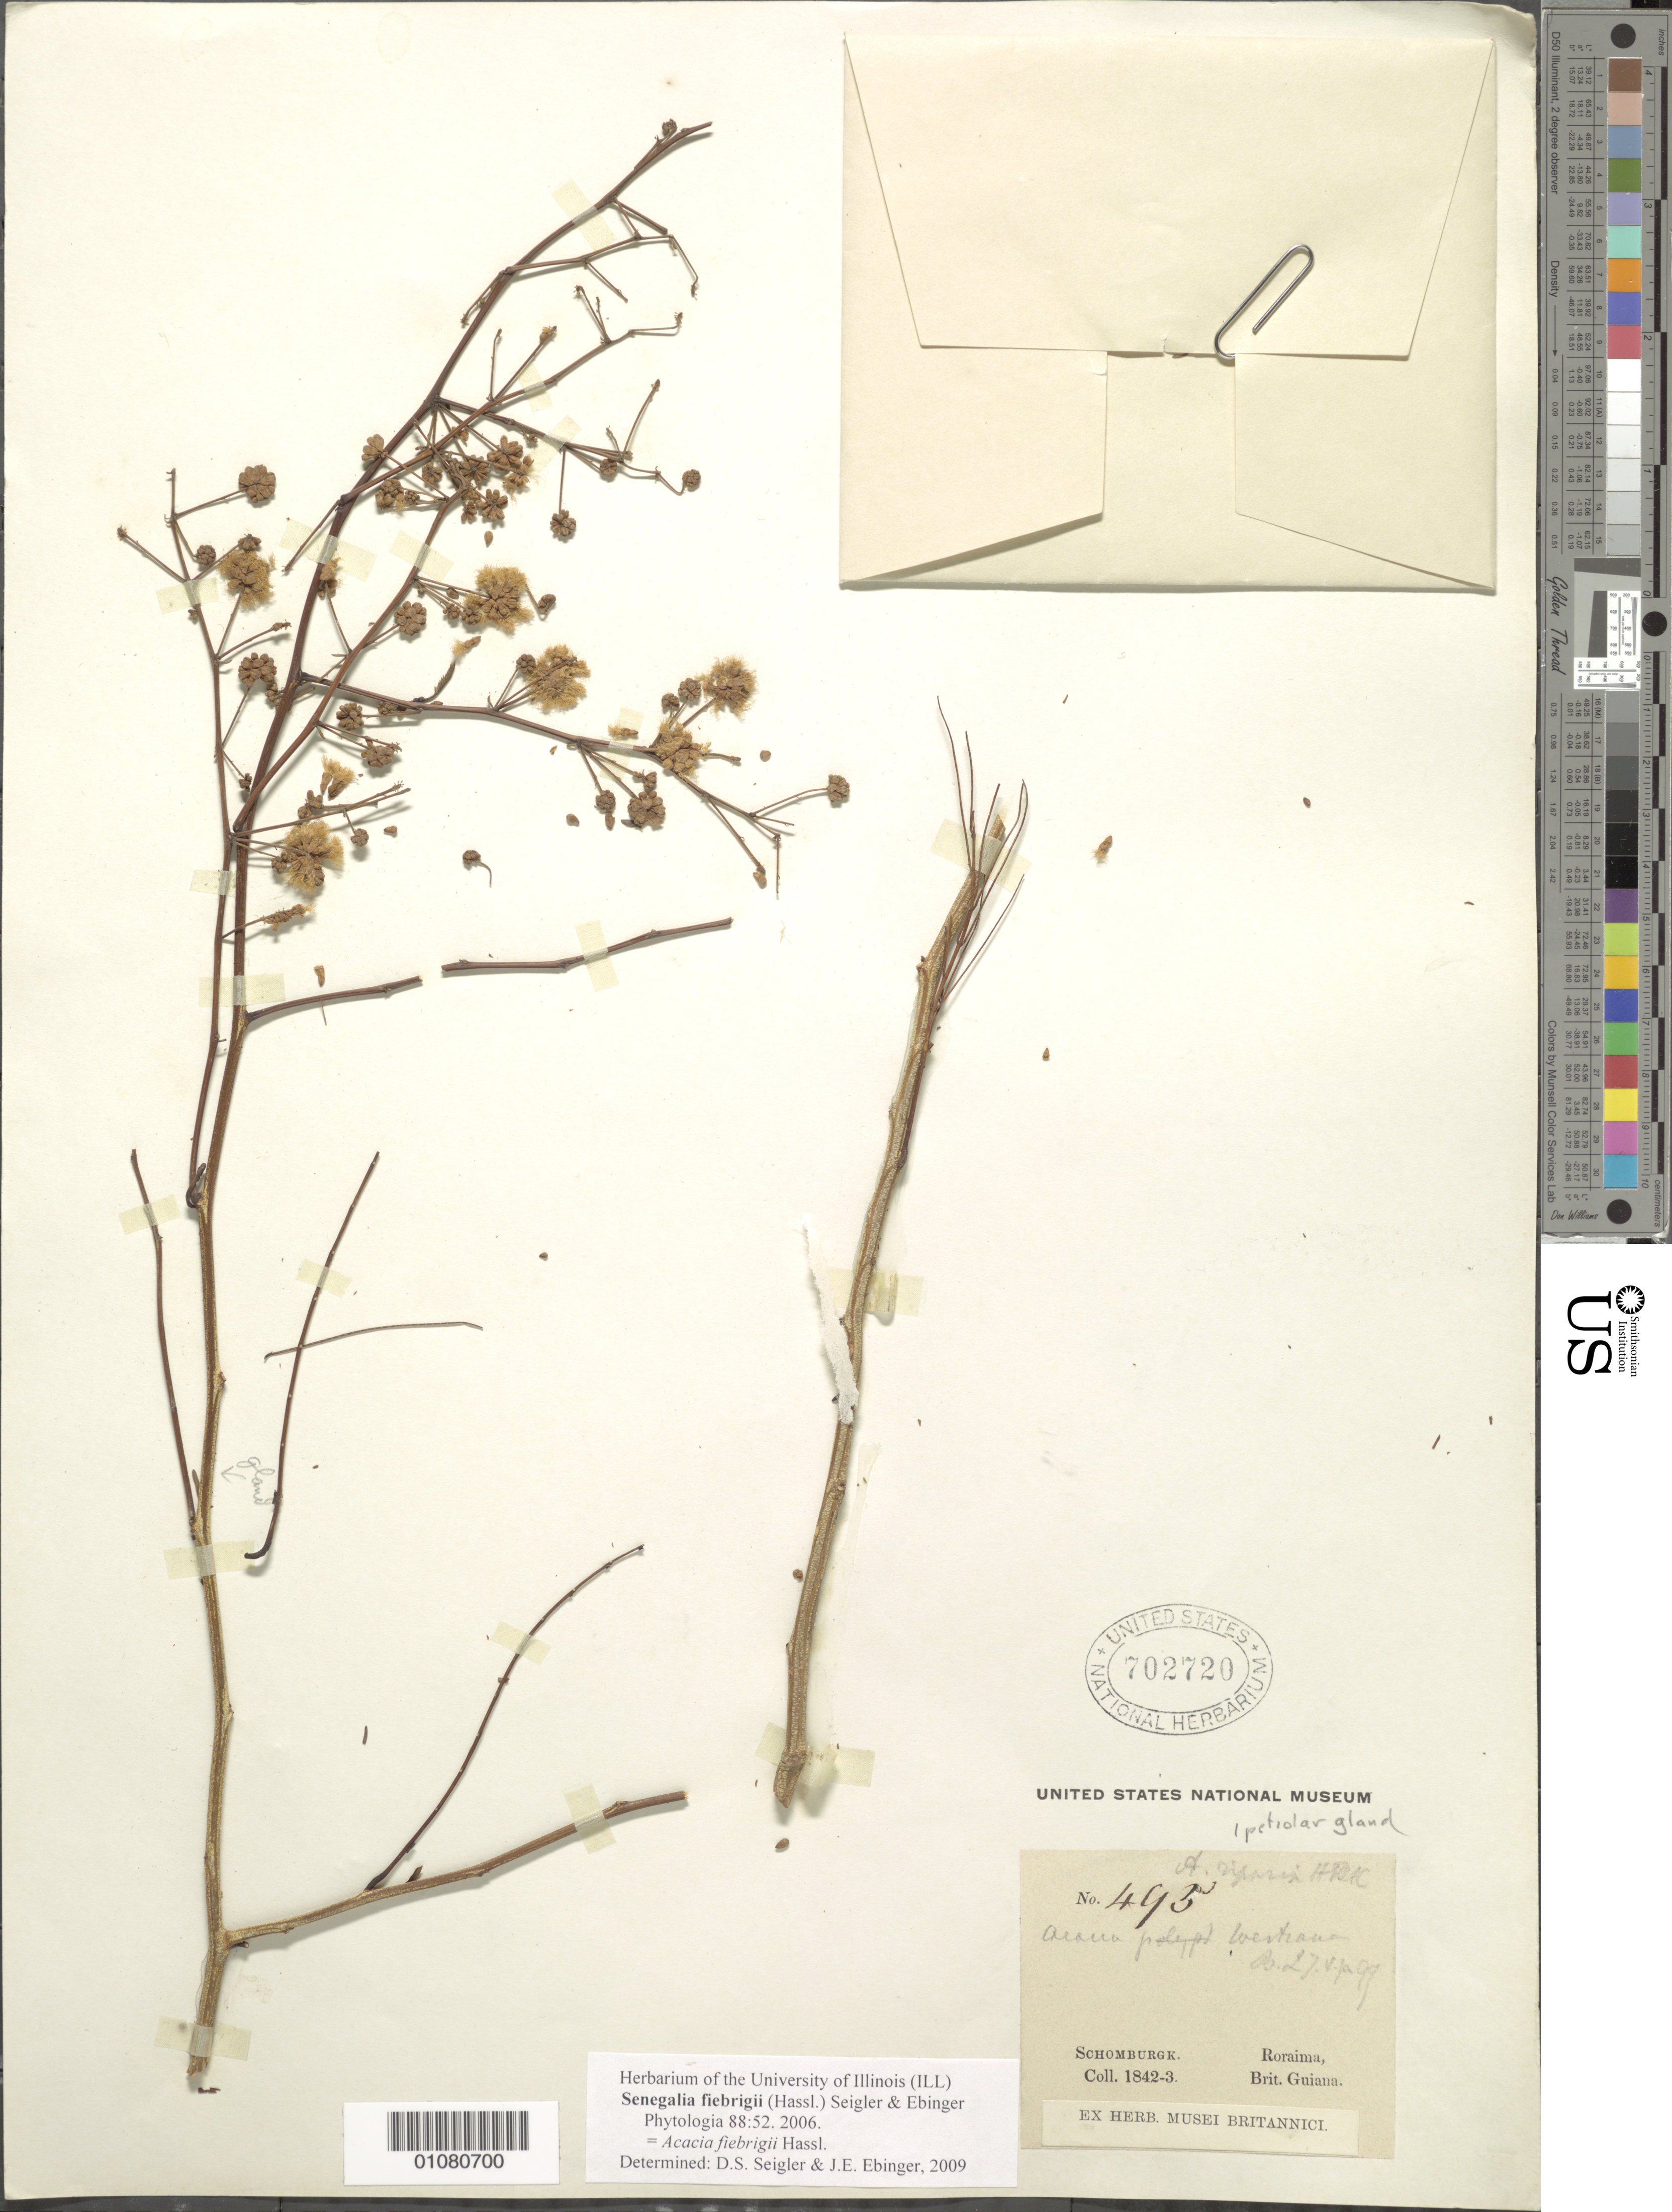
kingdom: Plantae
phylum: Tracheophyta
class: Magnoliopsida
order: Fabales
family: Fabaceae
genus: Senegalia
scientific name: Senegalia fiebrigii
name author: (Hassl.) Seigler & Ebinger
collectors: R. H. Schomburgk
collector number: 495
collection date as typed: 1842 to 1843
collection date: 1842/1843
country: Guyana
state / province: Cuyuni-Mazaruni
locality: Roraima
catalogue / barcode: US 702720